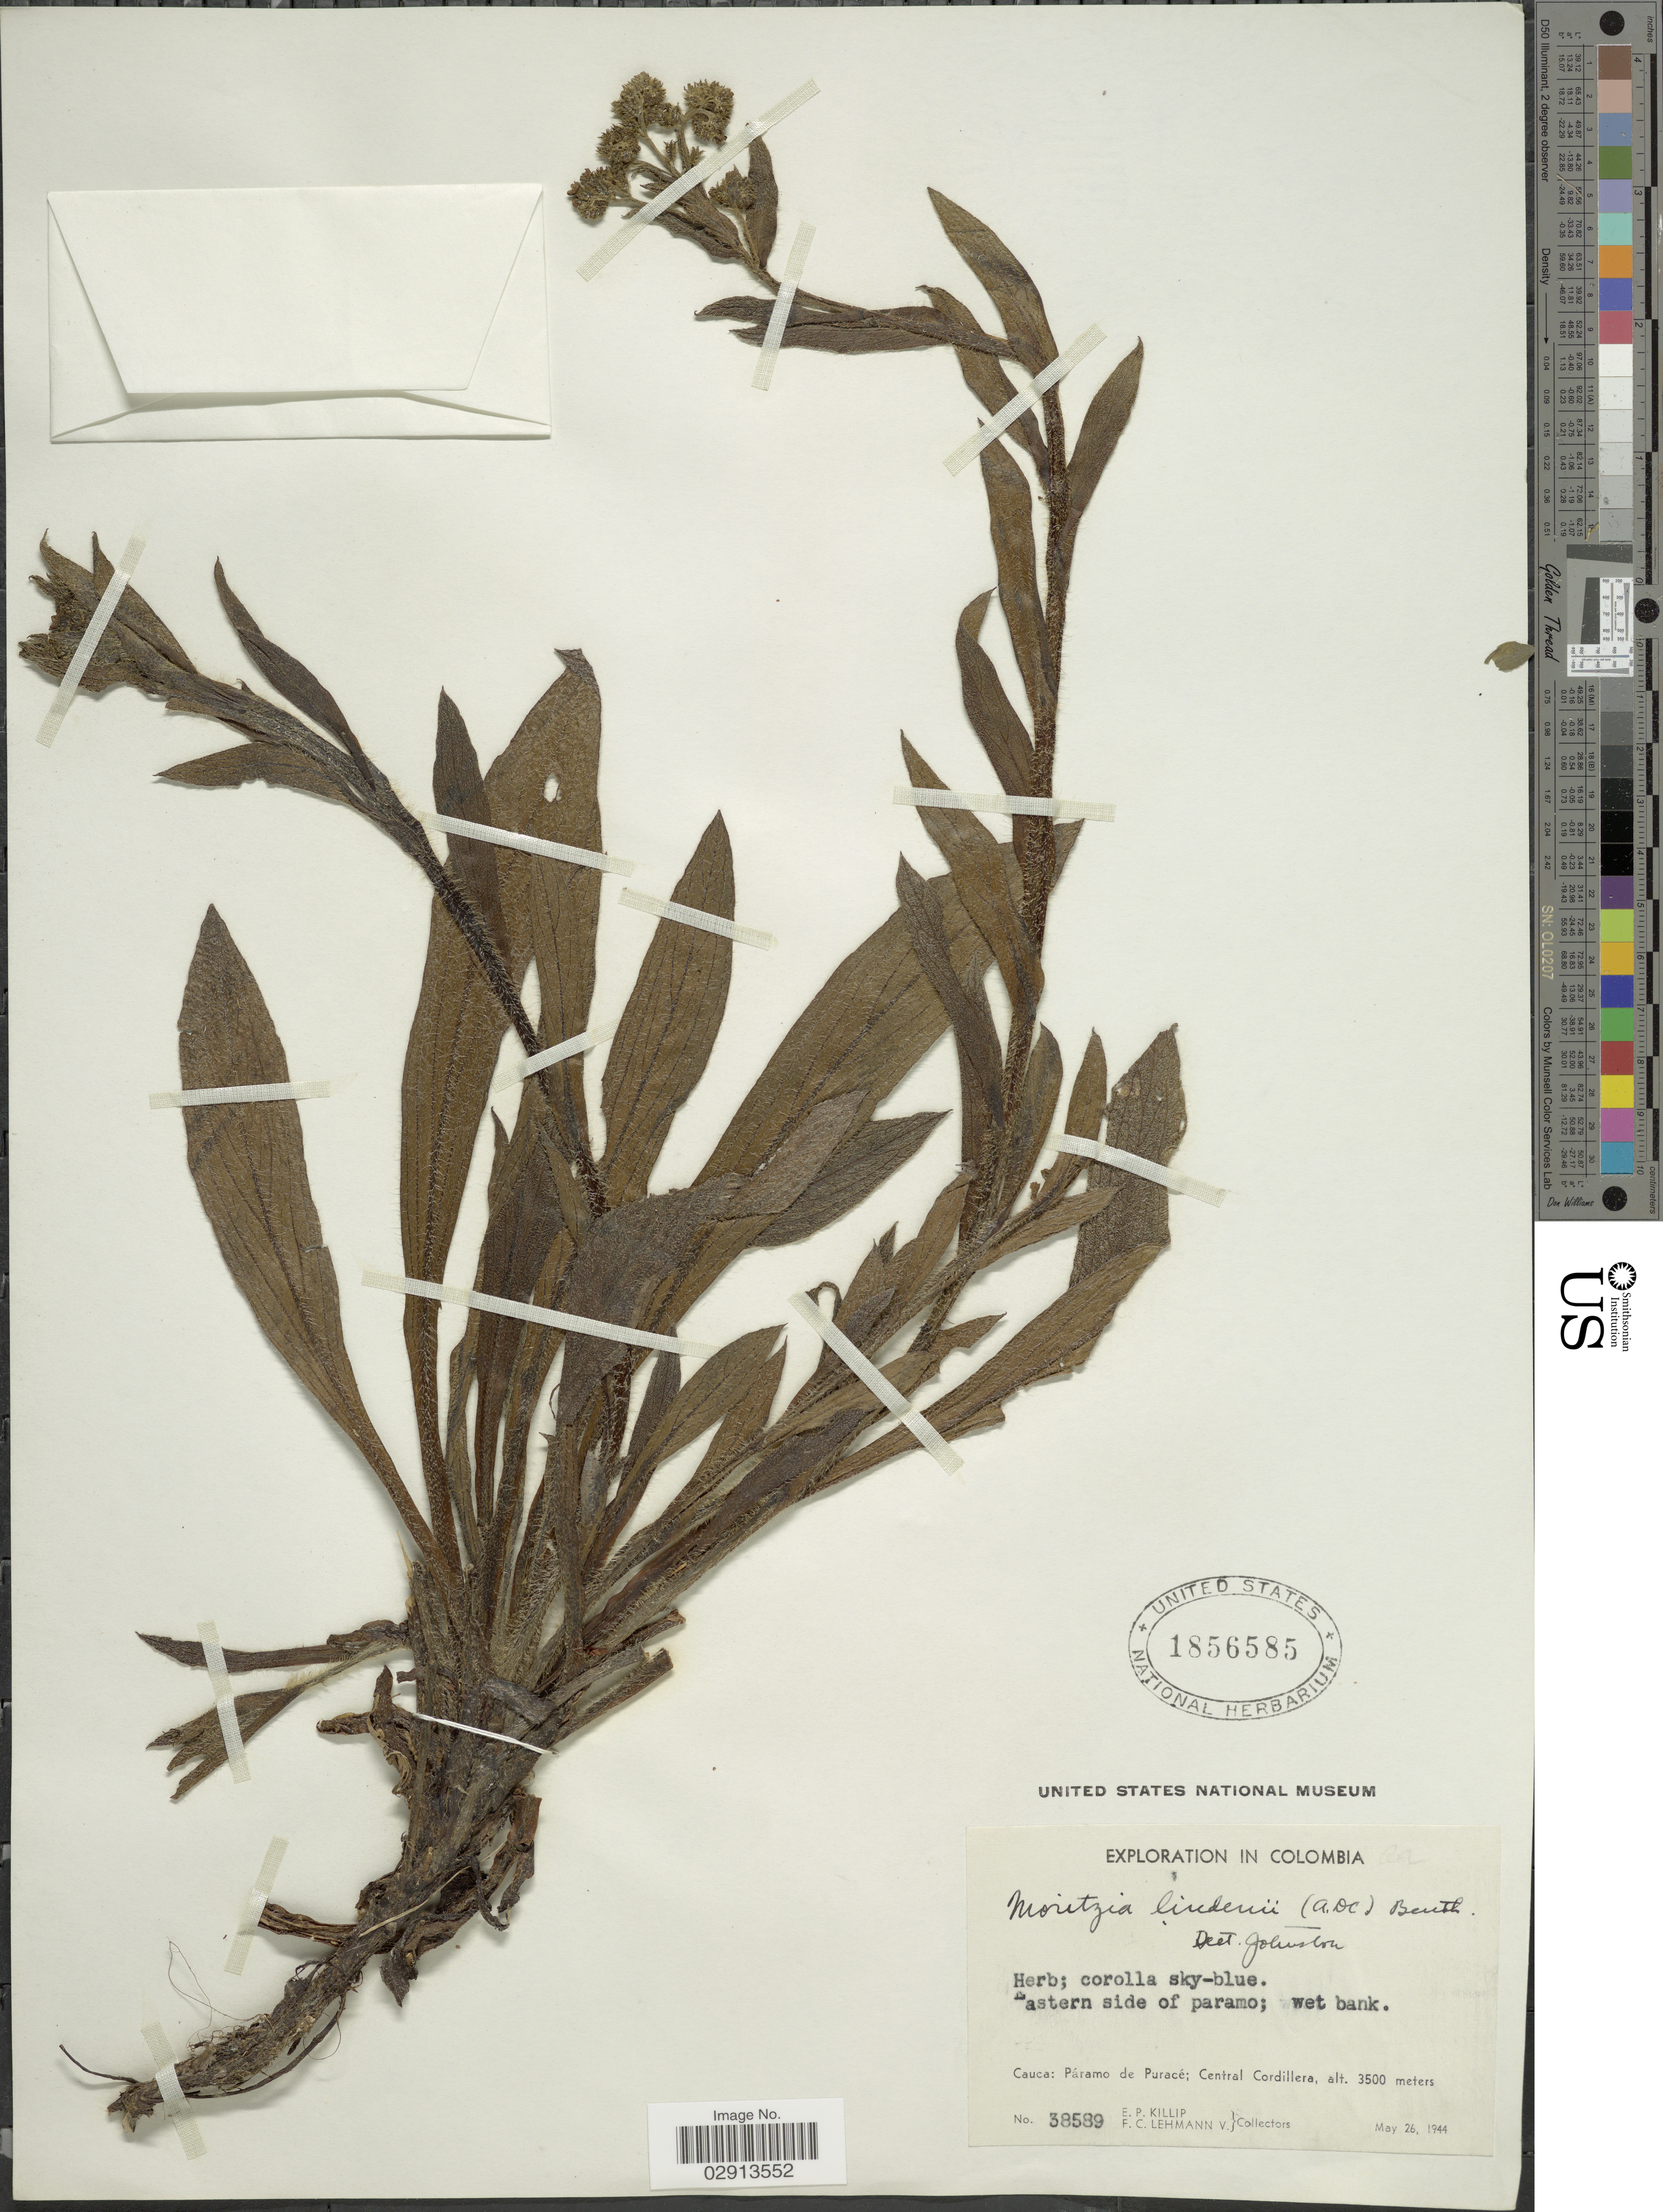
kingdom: Plantae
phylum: Tracheophyta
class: Magnoliopsida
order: Boraginales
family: Boraginaceae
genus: Moritzia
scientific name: Moritzia lindenii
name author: (DC.) Benth.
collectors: E. P. Killip & F. Lehmann v.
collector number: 38589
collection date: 1944-05-26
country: Colombia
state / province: Cauca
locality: Eastern side of paramo; wet bank. Páramo de Puracé; Central Cordillera.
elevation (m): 3500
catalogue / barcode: US 1856858